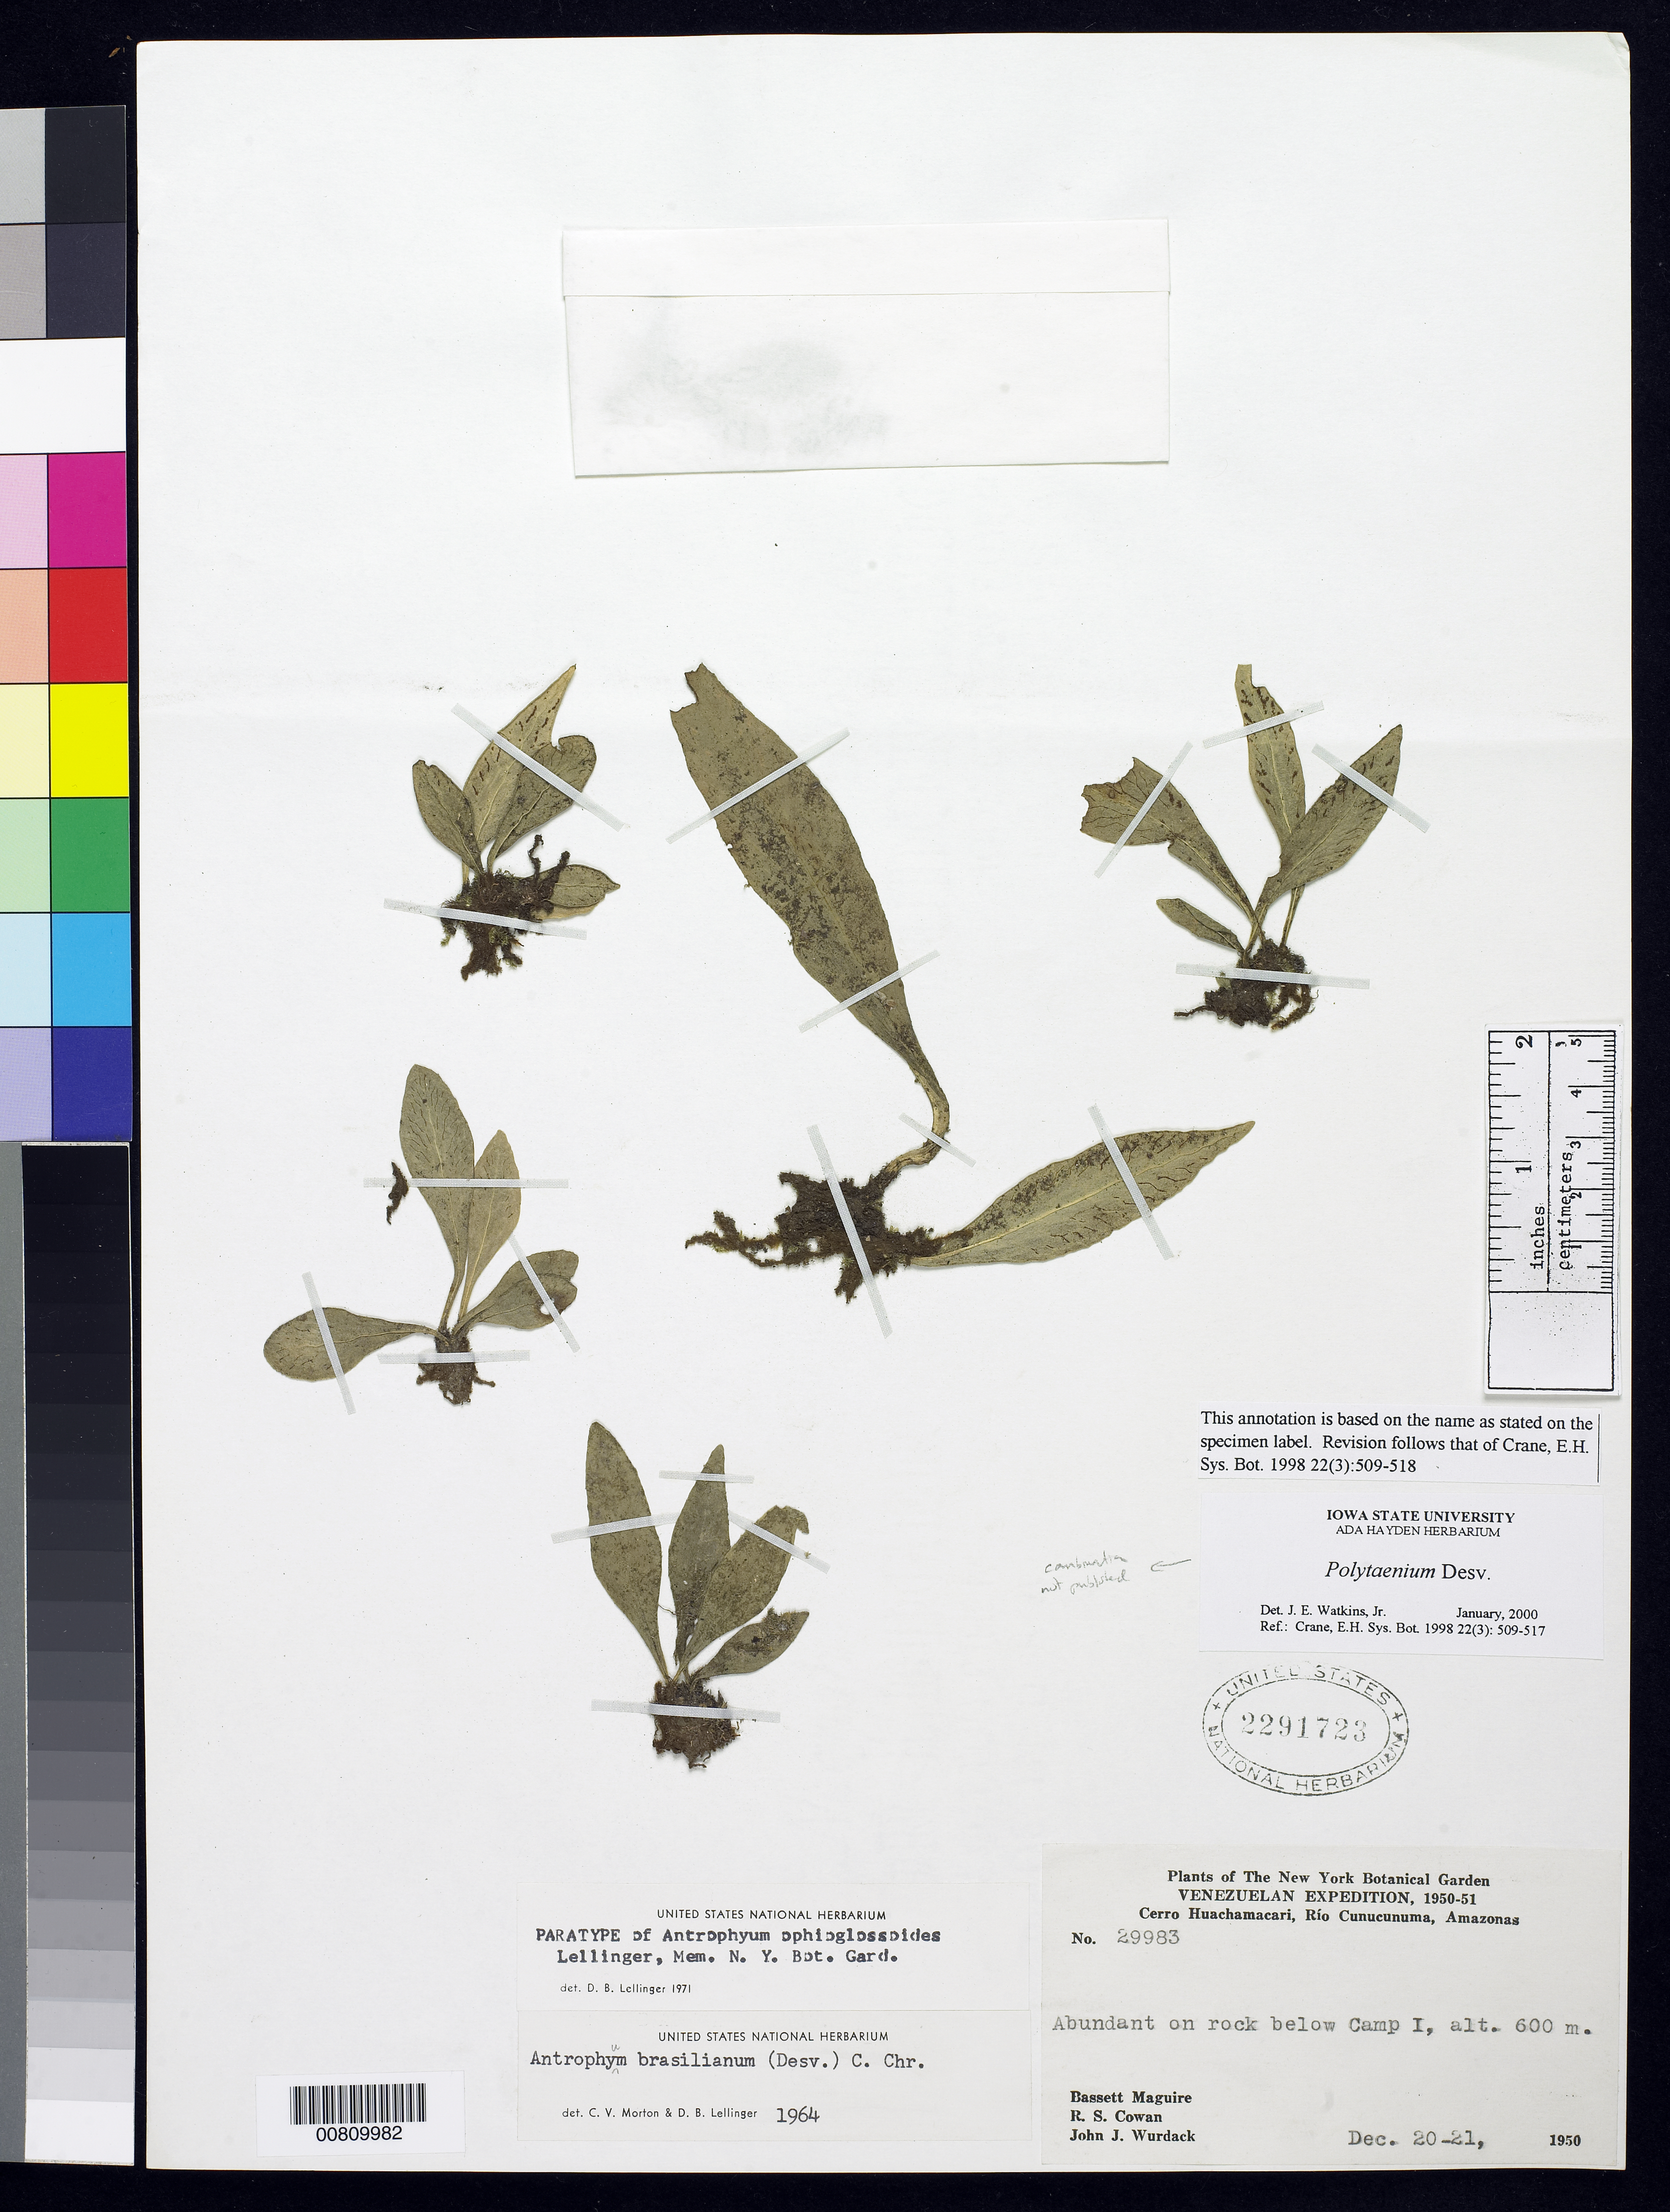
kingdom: Plantae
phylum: Tracheophyta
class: Polypodiopsida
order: Polypodiales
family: Pteridaceae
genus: Antrophyum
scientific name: Antrophyum ophioglossoides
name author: Lellinger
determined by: Lellinger, David B., (BOT), Smithsonian Institution - National Museum of Natural History (UNITED STATES)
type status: Paratype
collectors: B. Maguire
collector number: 29983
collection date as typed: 20 Dec 1950 to 21 Dec 1950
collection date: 1950-12-20/1950-12-21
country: Venezuela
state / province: Amazonas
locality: Cerro Huachamacare, Rio Cunucunuma.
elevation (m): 600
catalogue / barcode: US 2291723